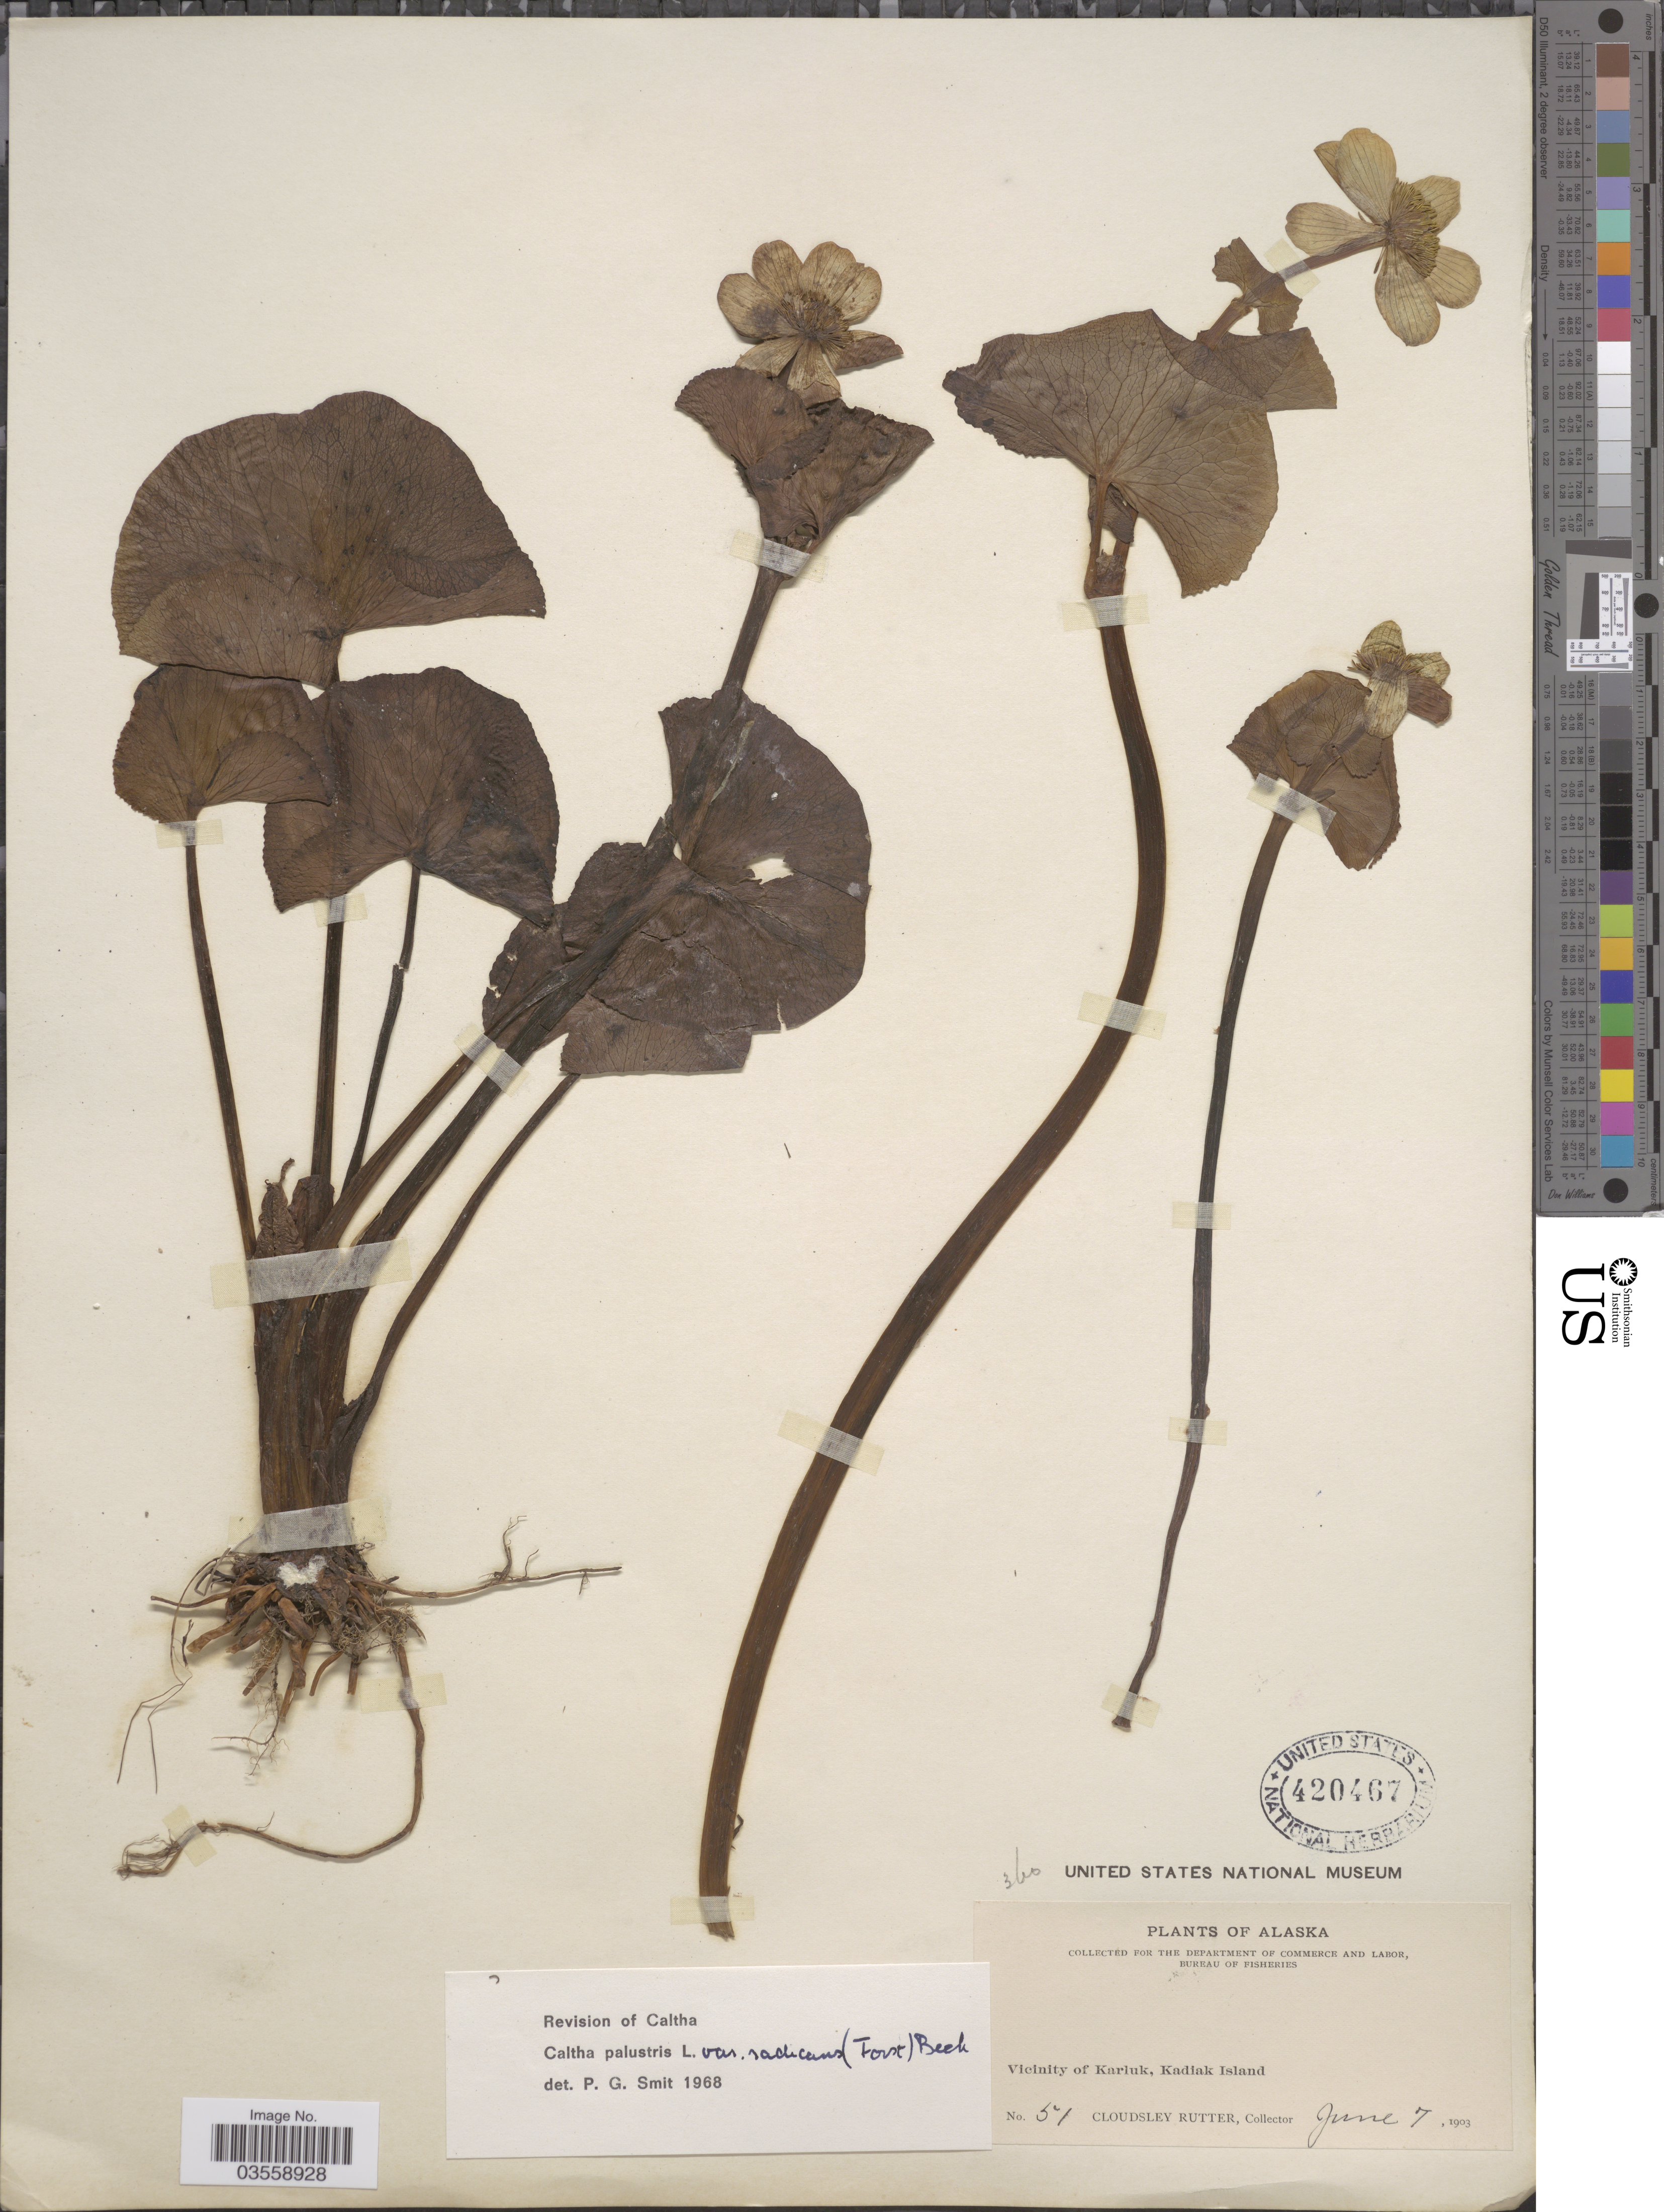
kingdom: Plantae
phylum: Tracheophyta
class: Magnoliopsida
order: Ranunculales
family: Ranunculaceae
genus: Caltha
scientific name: Caltha palustris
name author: L.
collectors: C. Rutter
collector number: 51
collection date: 1903-06-07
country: United States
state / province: Alaska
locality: Vicinity of Karluk, Kadiak Island.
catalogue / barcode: US 420467